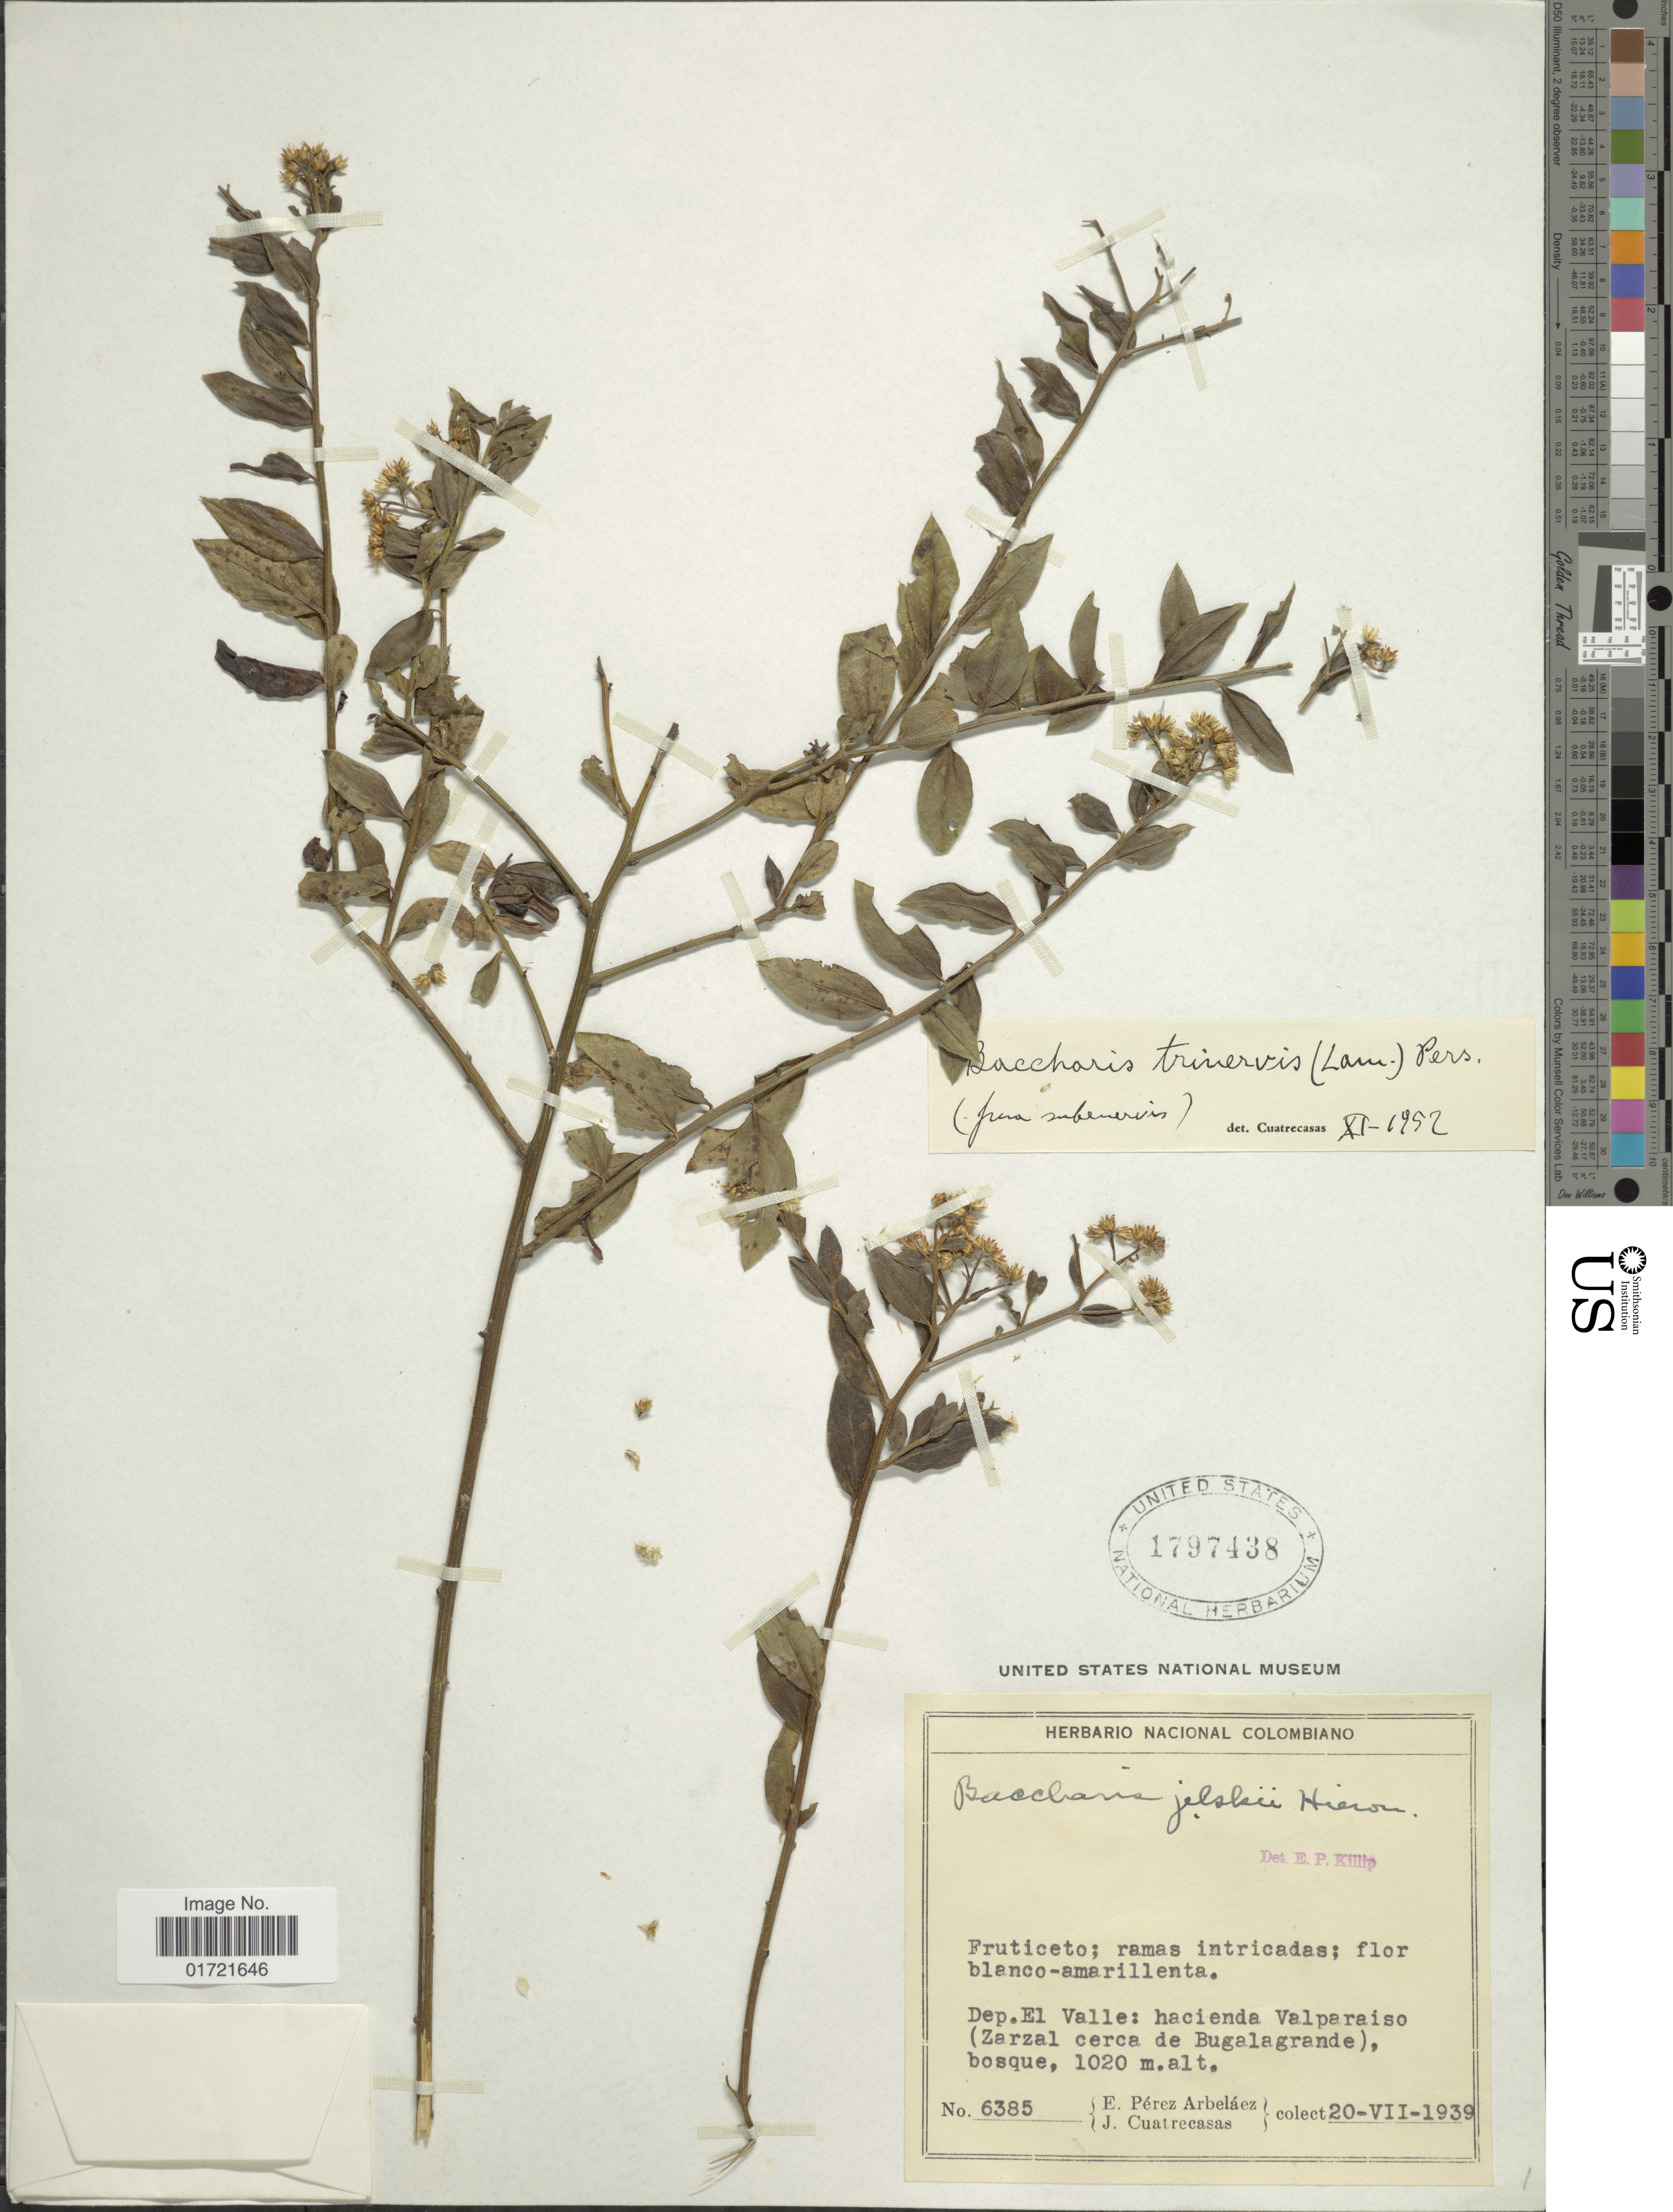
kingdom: Plantae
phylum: Tracheophyta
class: Magnoliopsida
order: Asterales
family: Asteraceae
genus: Baccharis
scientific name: Baccharis trinervis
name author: (Lam.) Pers.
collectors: E. Pérez Arbeláez & J. Cuatrecasas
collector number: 6385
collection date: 1939-07-20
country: Colombia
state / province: Valle del Cauca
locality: Dep. El Valle: hacienda Valparaiso (Zarzal cerca de Bugalagrande) Bosque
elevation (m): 1020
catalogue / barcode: US 1797438